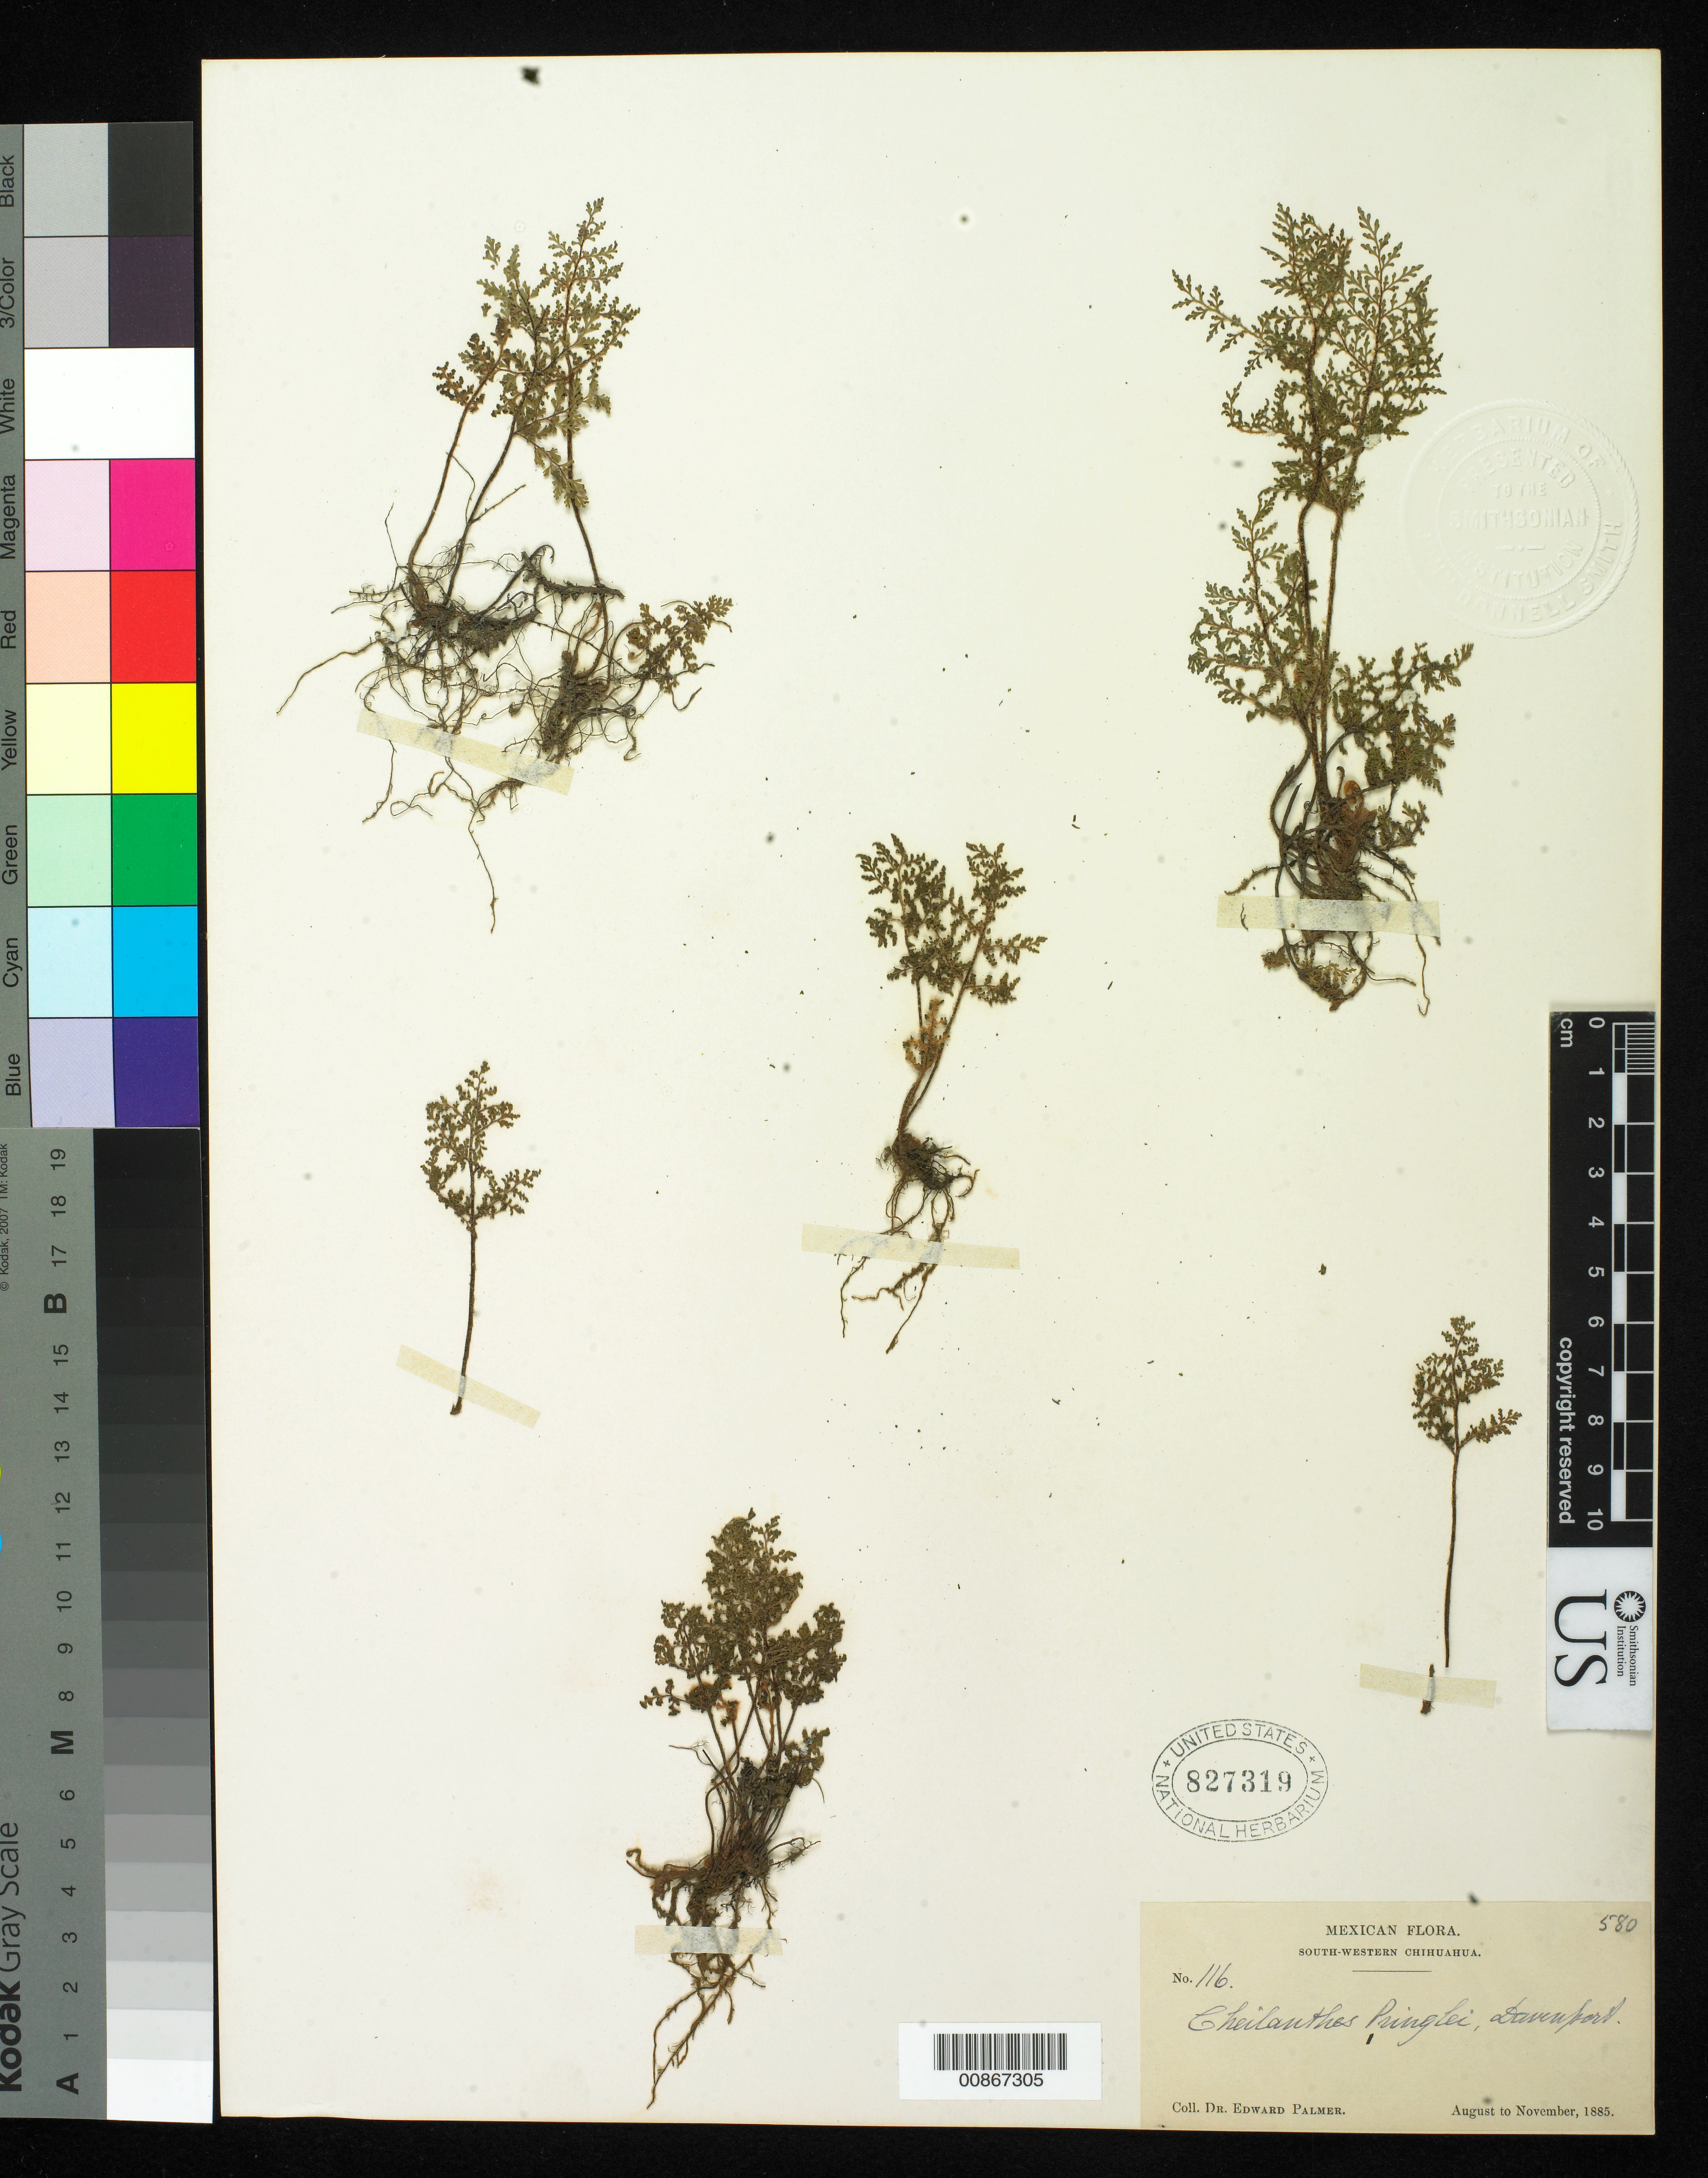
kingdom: Plantae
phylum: Tracheophyta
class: Polypodiopsida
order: Polypodiales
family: Pteridaceae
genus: Myriopteris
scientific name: Myriopteris pringlei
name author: (Davenp.) Grusz & Windham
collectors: E. Palmer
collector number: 116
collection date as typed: Aug 1885 to -- Nov 1885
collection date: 1885-08/1885-11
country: Mexico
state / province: Chihuahua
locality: South-Western Chihuahua.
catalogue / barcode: US 827319